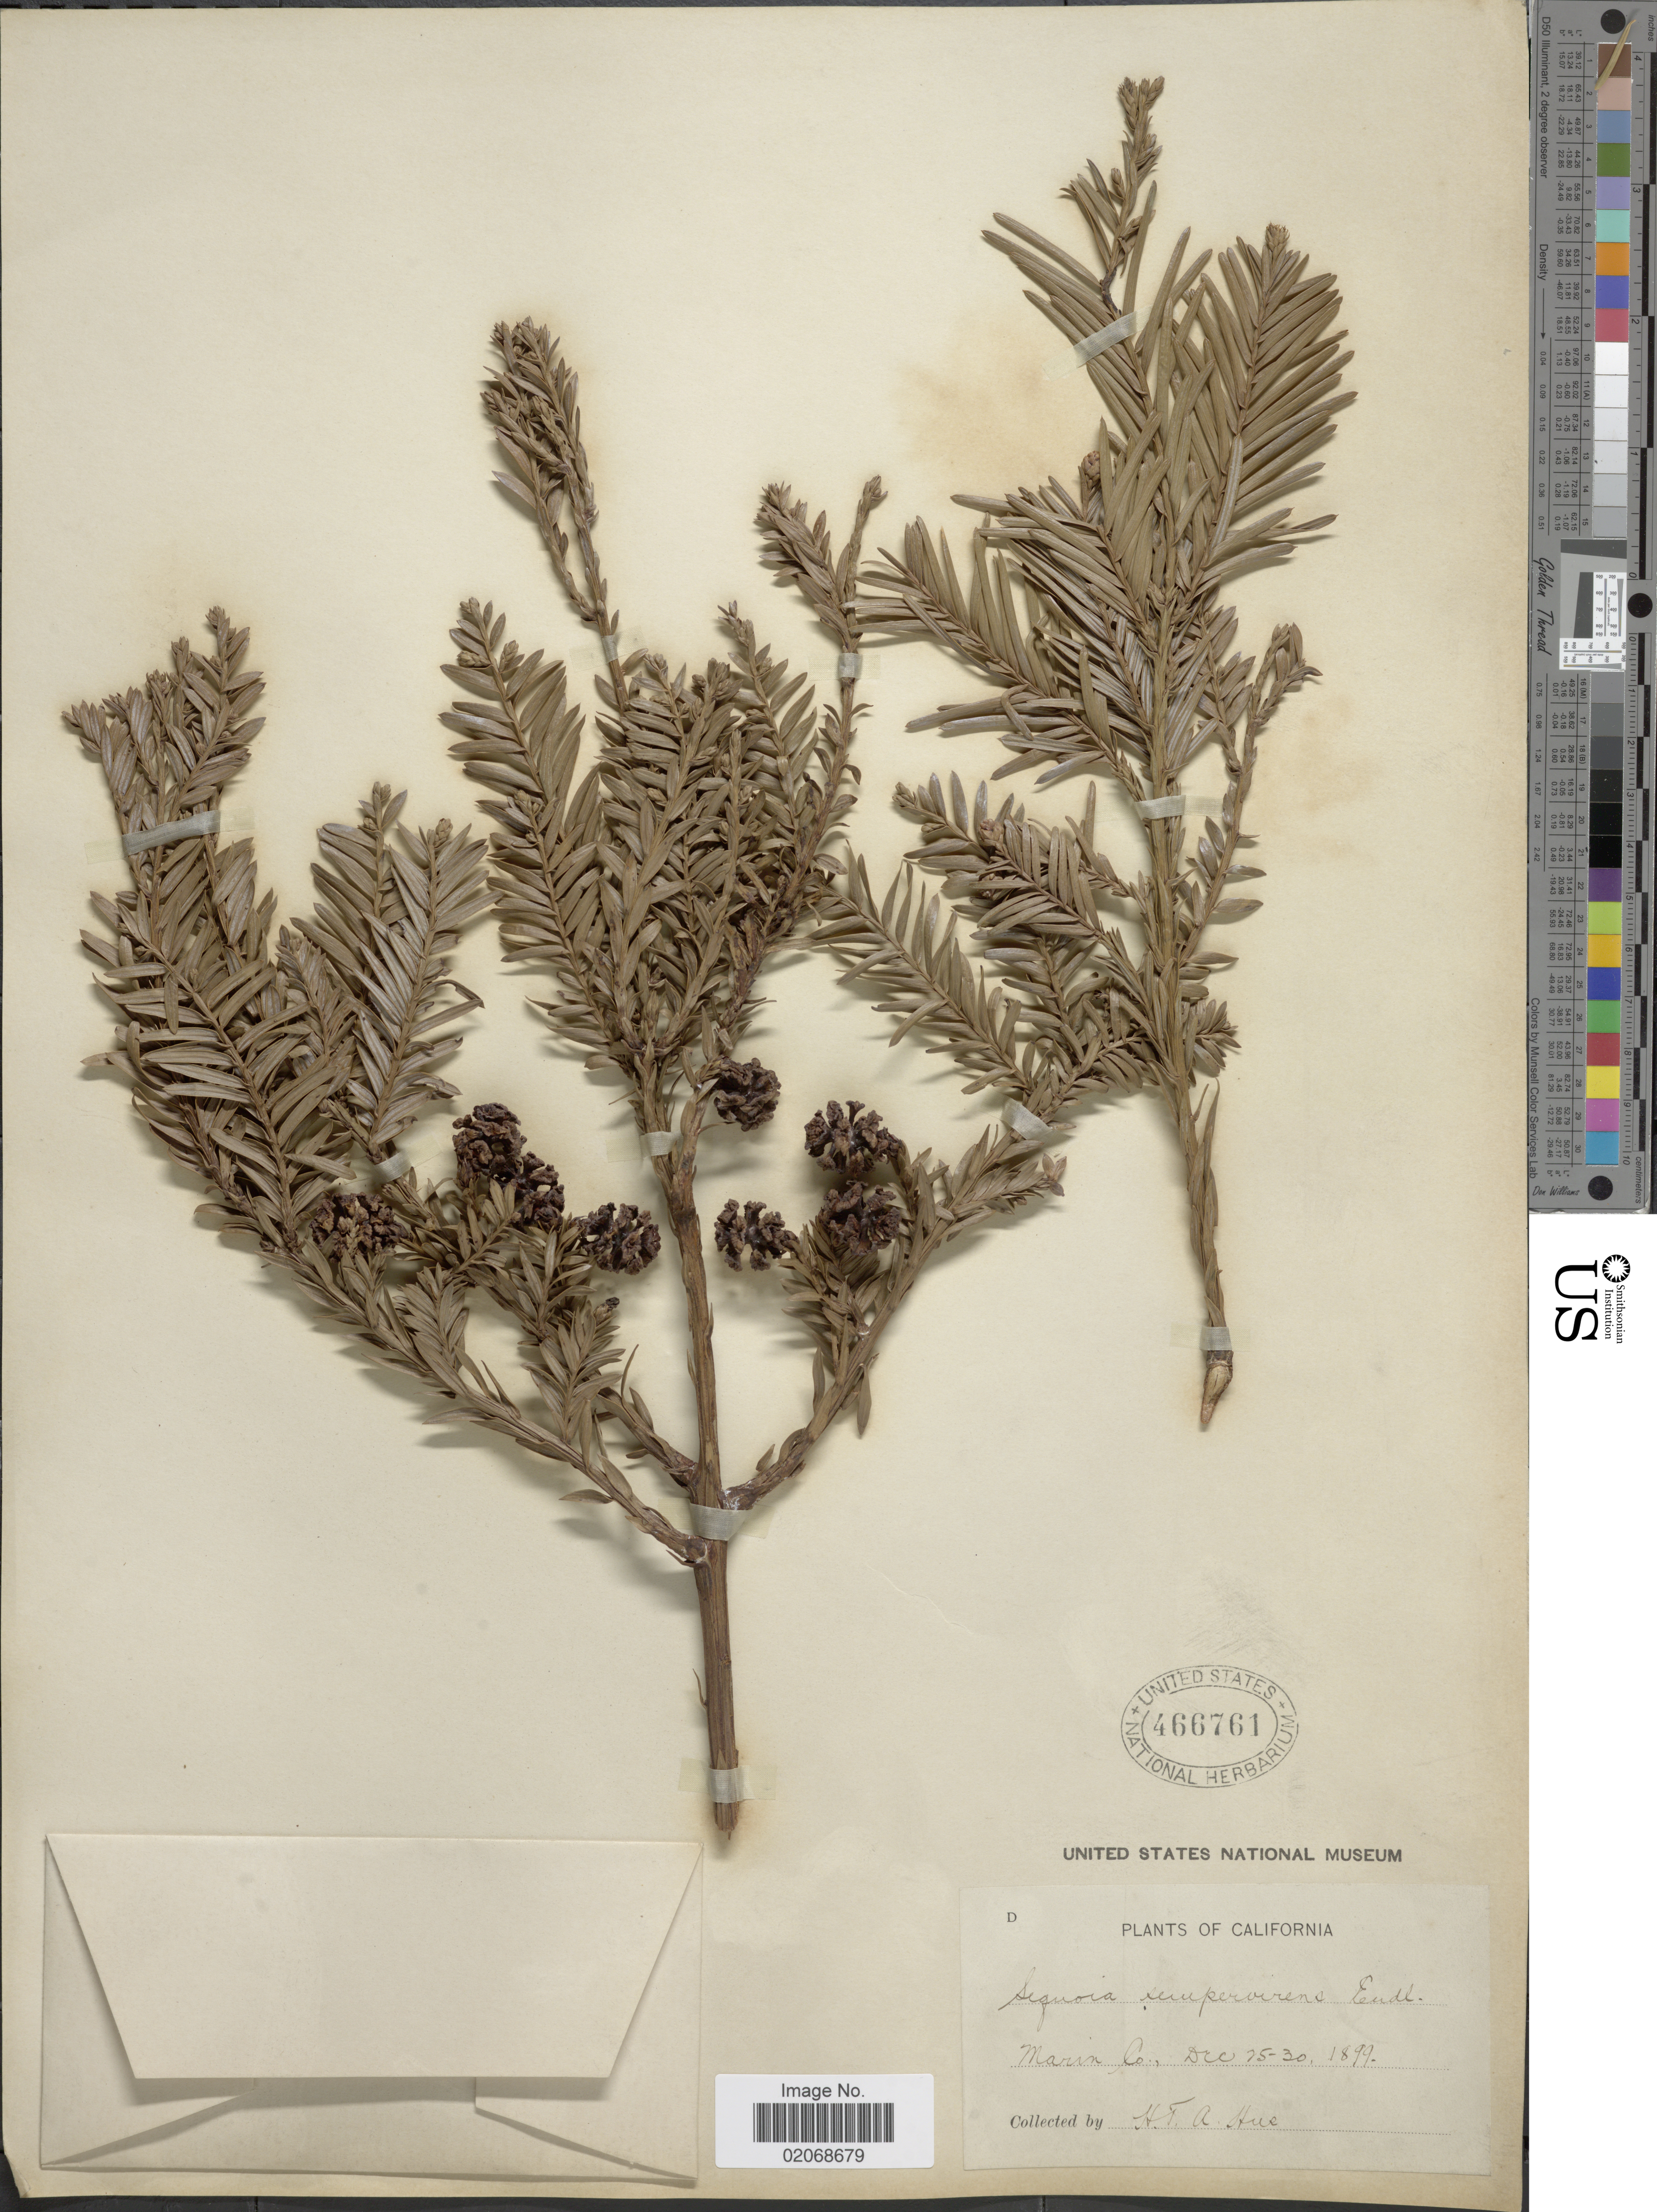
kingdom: Plantae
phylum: Tracheophyta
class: Pinopsida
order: Pinales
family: Cupressaceae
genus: Sequoia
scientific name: Sequoia sempervirens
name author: (D. Don) Endl.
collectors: H. T. A. Hus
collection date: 1899-12-25/1899-12-30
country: United States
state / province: California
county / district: Marin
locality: Marin Co.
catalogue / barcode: US 466761